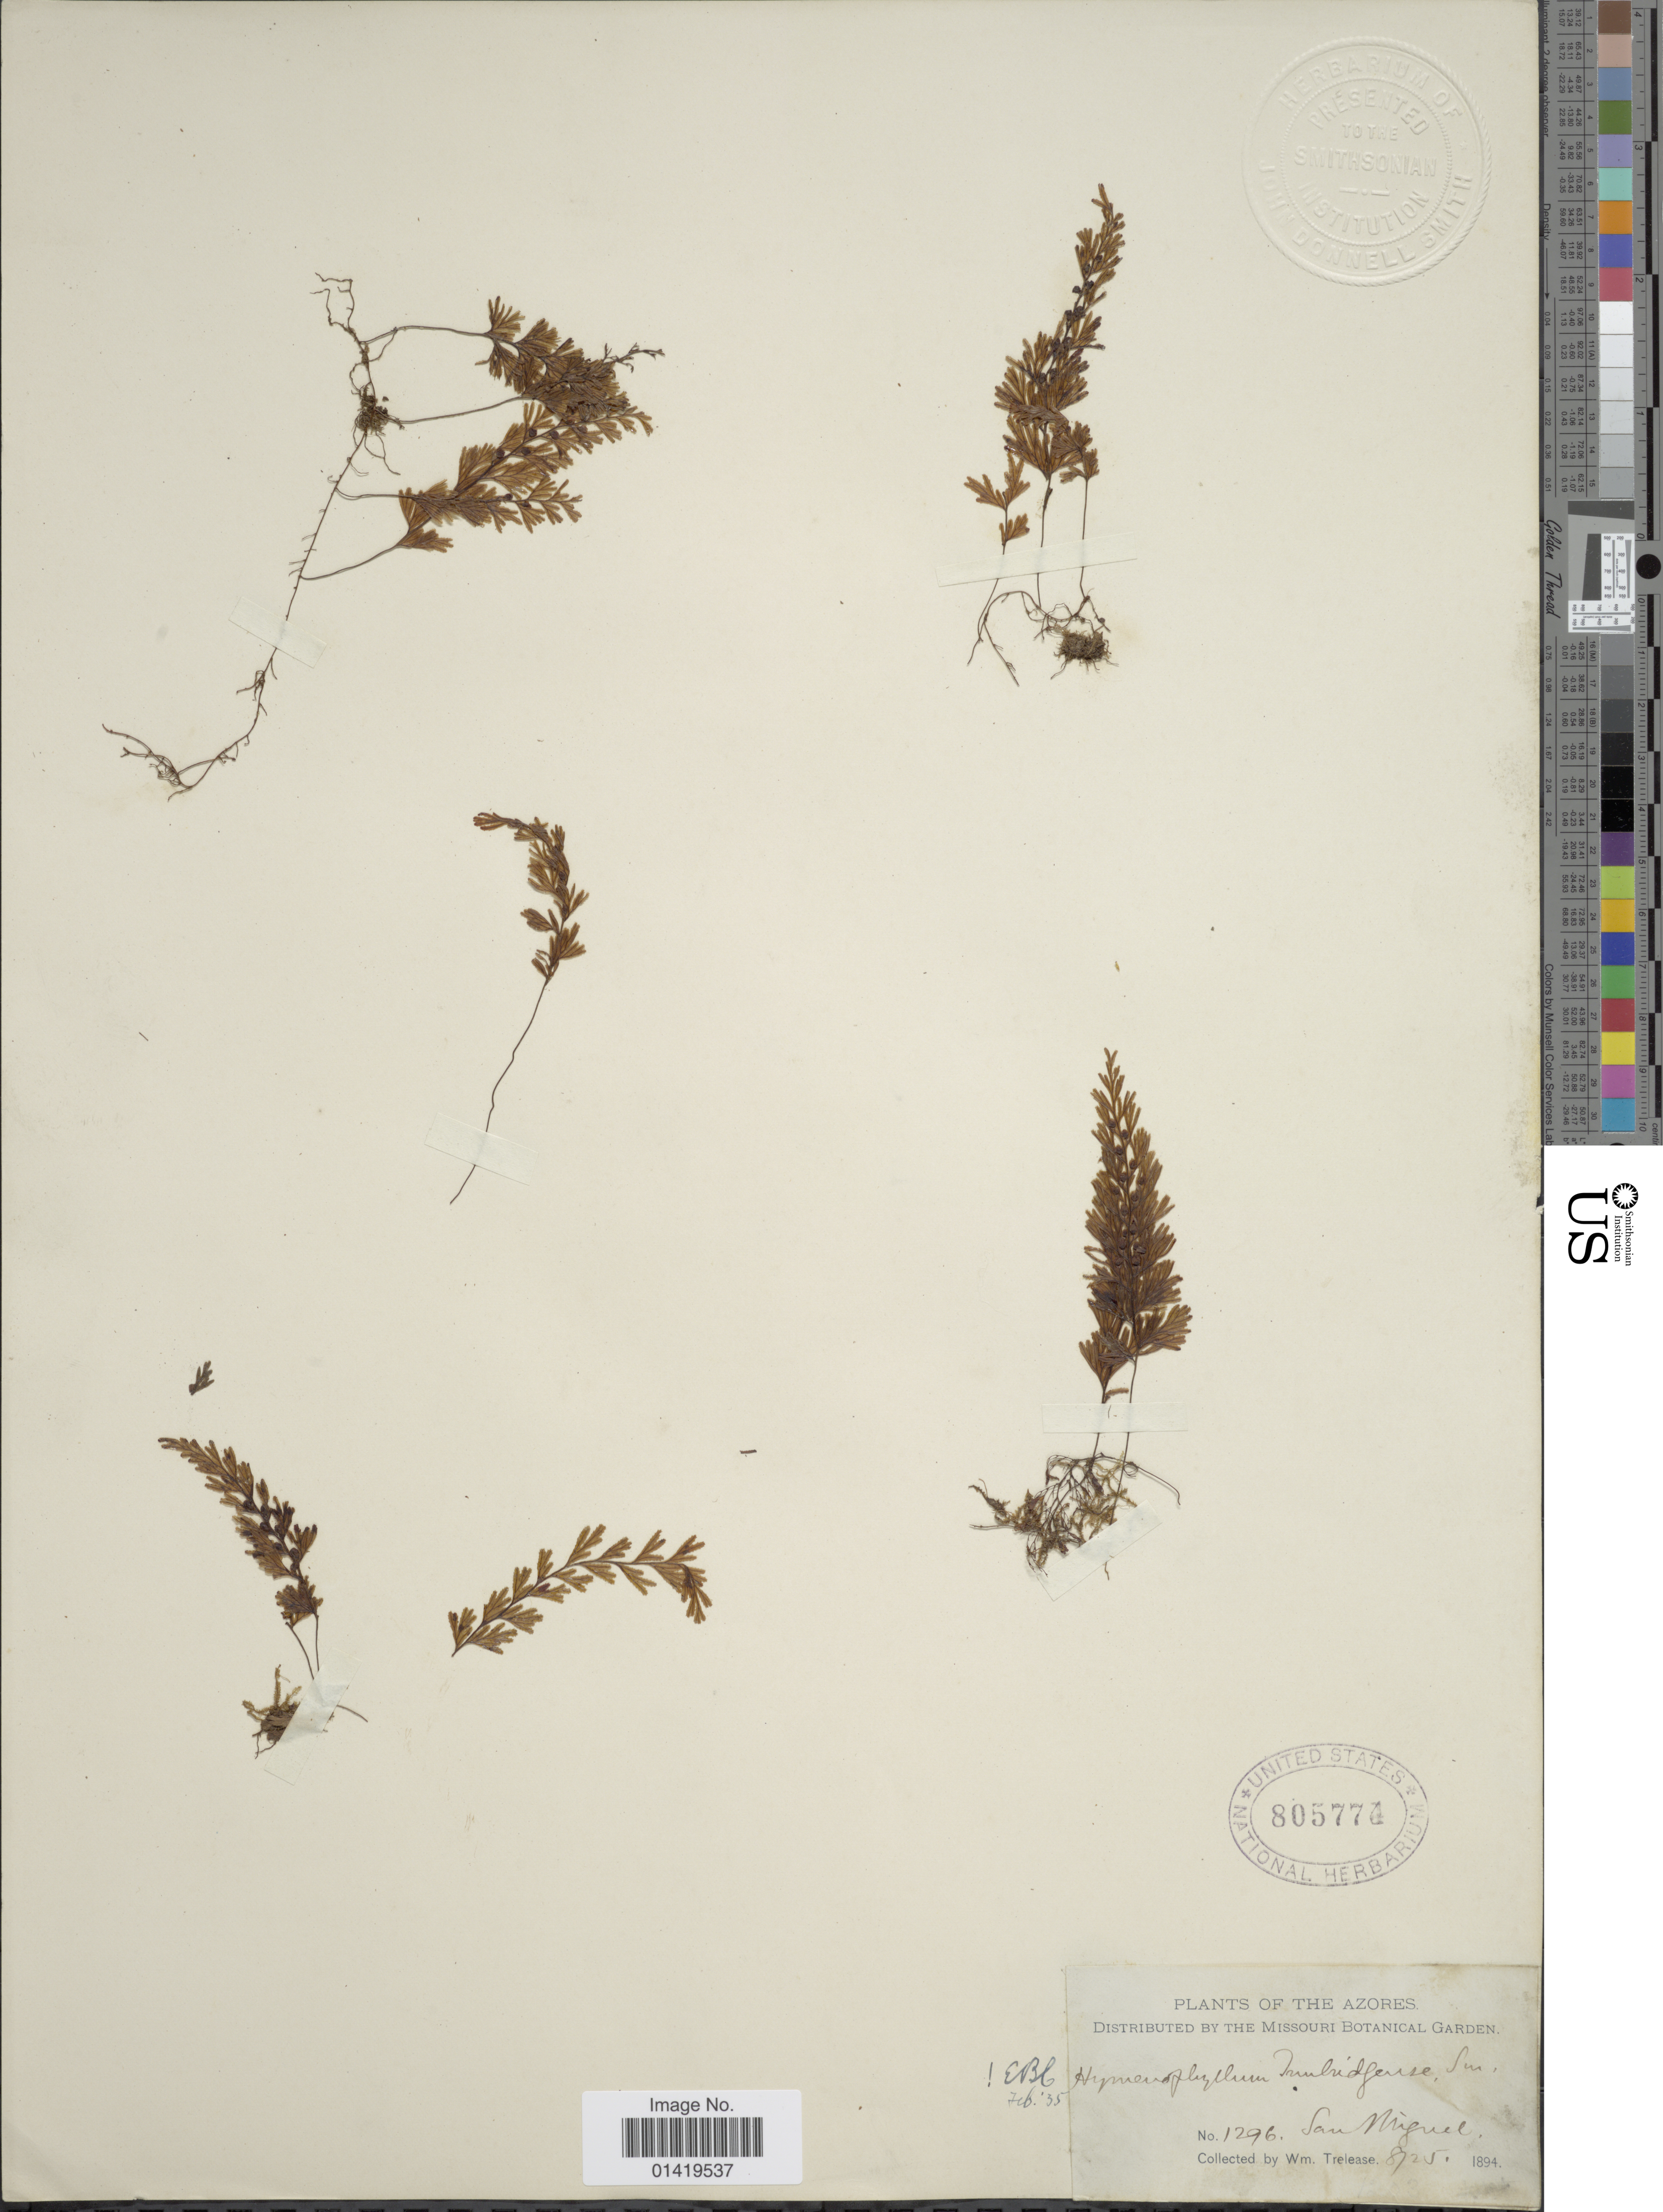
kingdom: Plantae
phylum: Tracheophyta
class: Polypodiopsida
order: Hymenophyllales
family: Hymenophyllaceae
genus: Hymenophyllum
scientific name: Hymenophyllum tunbrigense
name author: (L.) Small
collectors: W. Trelease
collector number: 1296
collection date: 1894-08-25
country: Portugal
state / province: Azores (Aut. Reg.)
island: São Miguel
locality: San Miguel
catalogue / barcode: US 805774